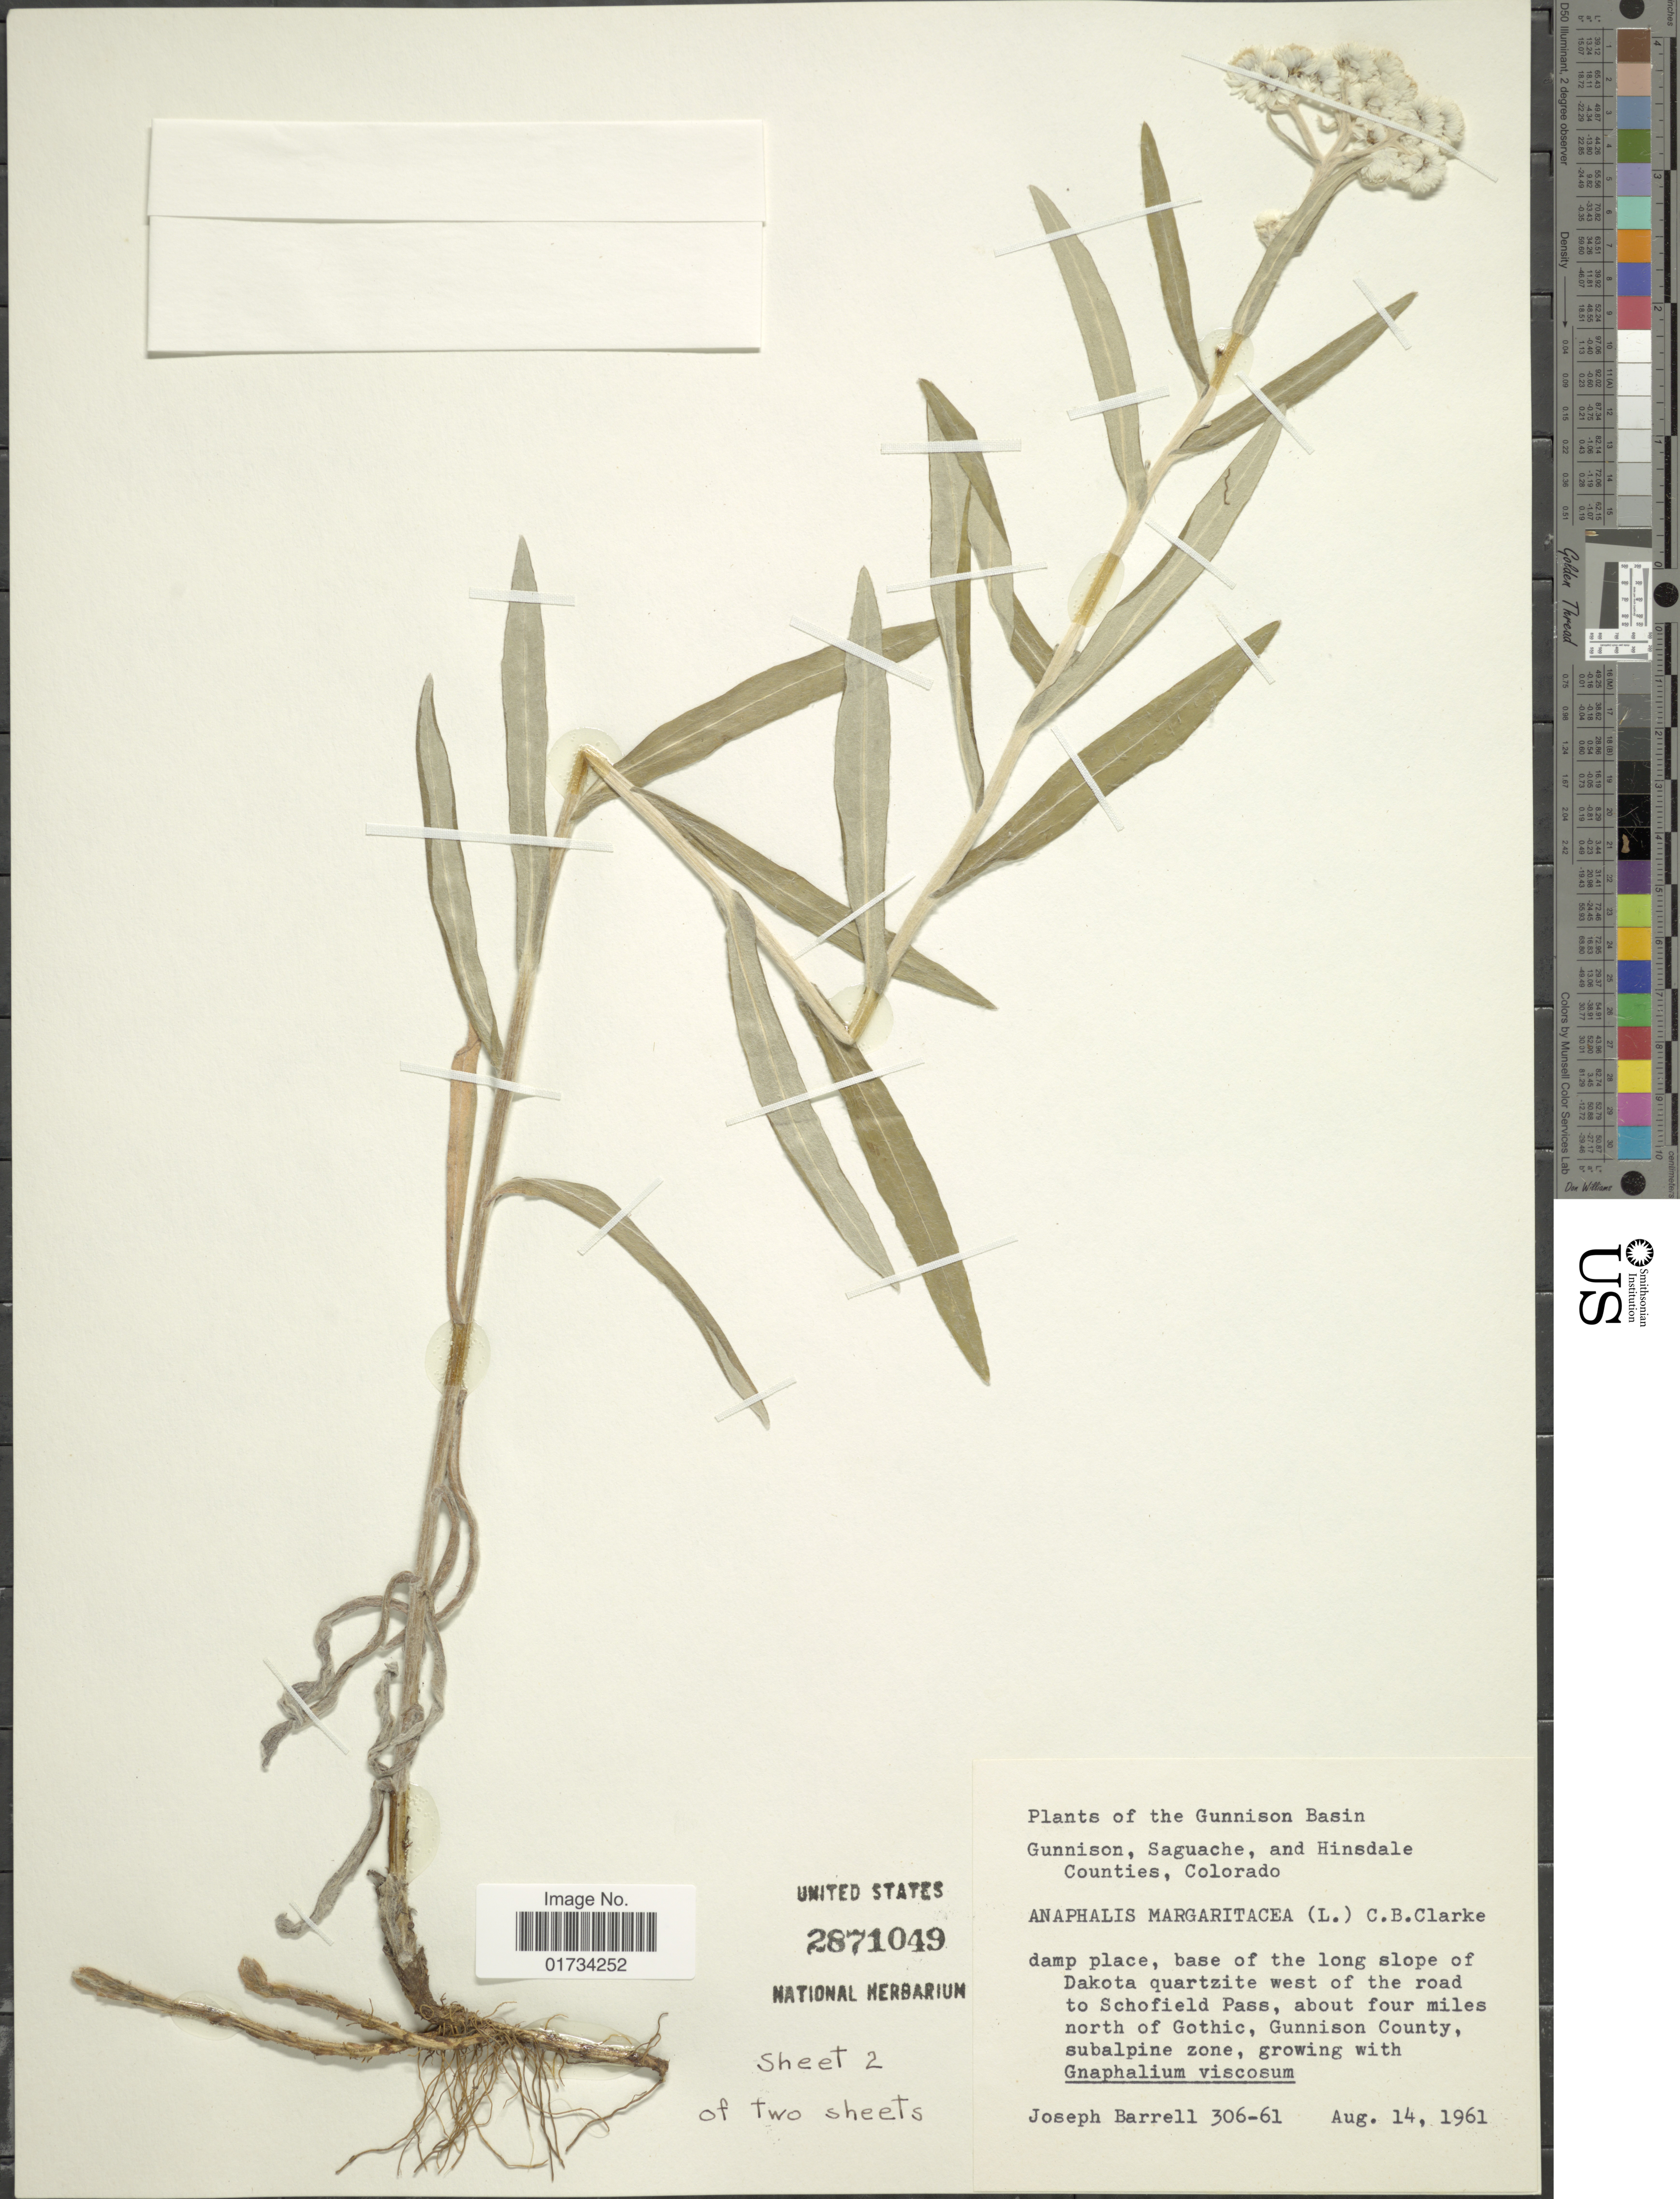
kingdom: Plantae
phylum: Tracheophyta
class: Magnoliopsida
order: Asterales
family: Asteraceae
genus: Anaphalis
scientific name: Anaphalis margaritacea var. occidentalis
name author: Greene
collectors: J. Barrell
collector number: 306-61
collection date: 1961-08-14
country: United States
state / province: Colorado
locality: Gunnison Basin, base of the long slope of Dakota quartzite west of the road to Schofield Pass, about four miles north of Gothic, Gunnison County, subalpine zone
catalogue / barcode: US 2871049